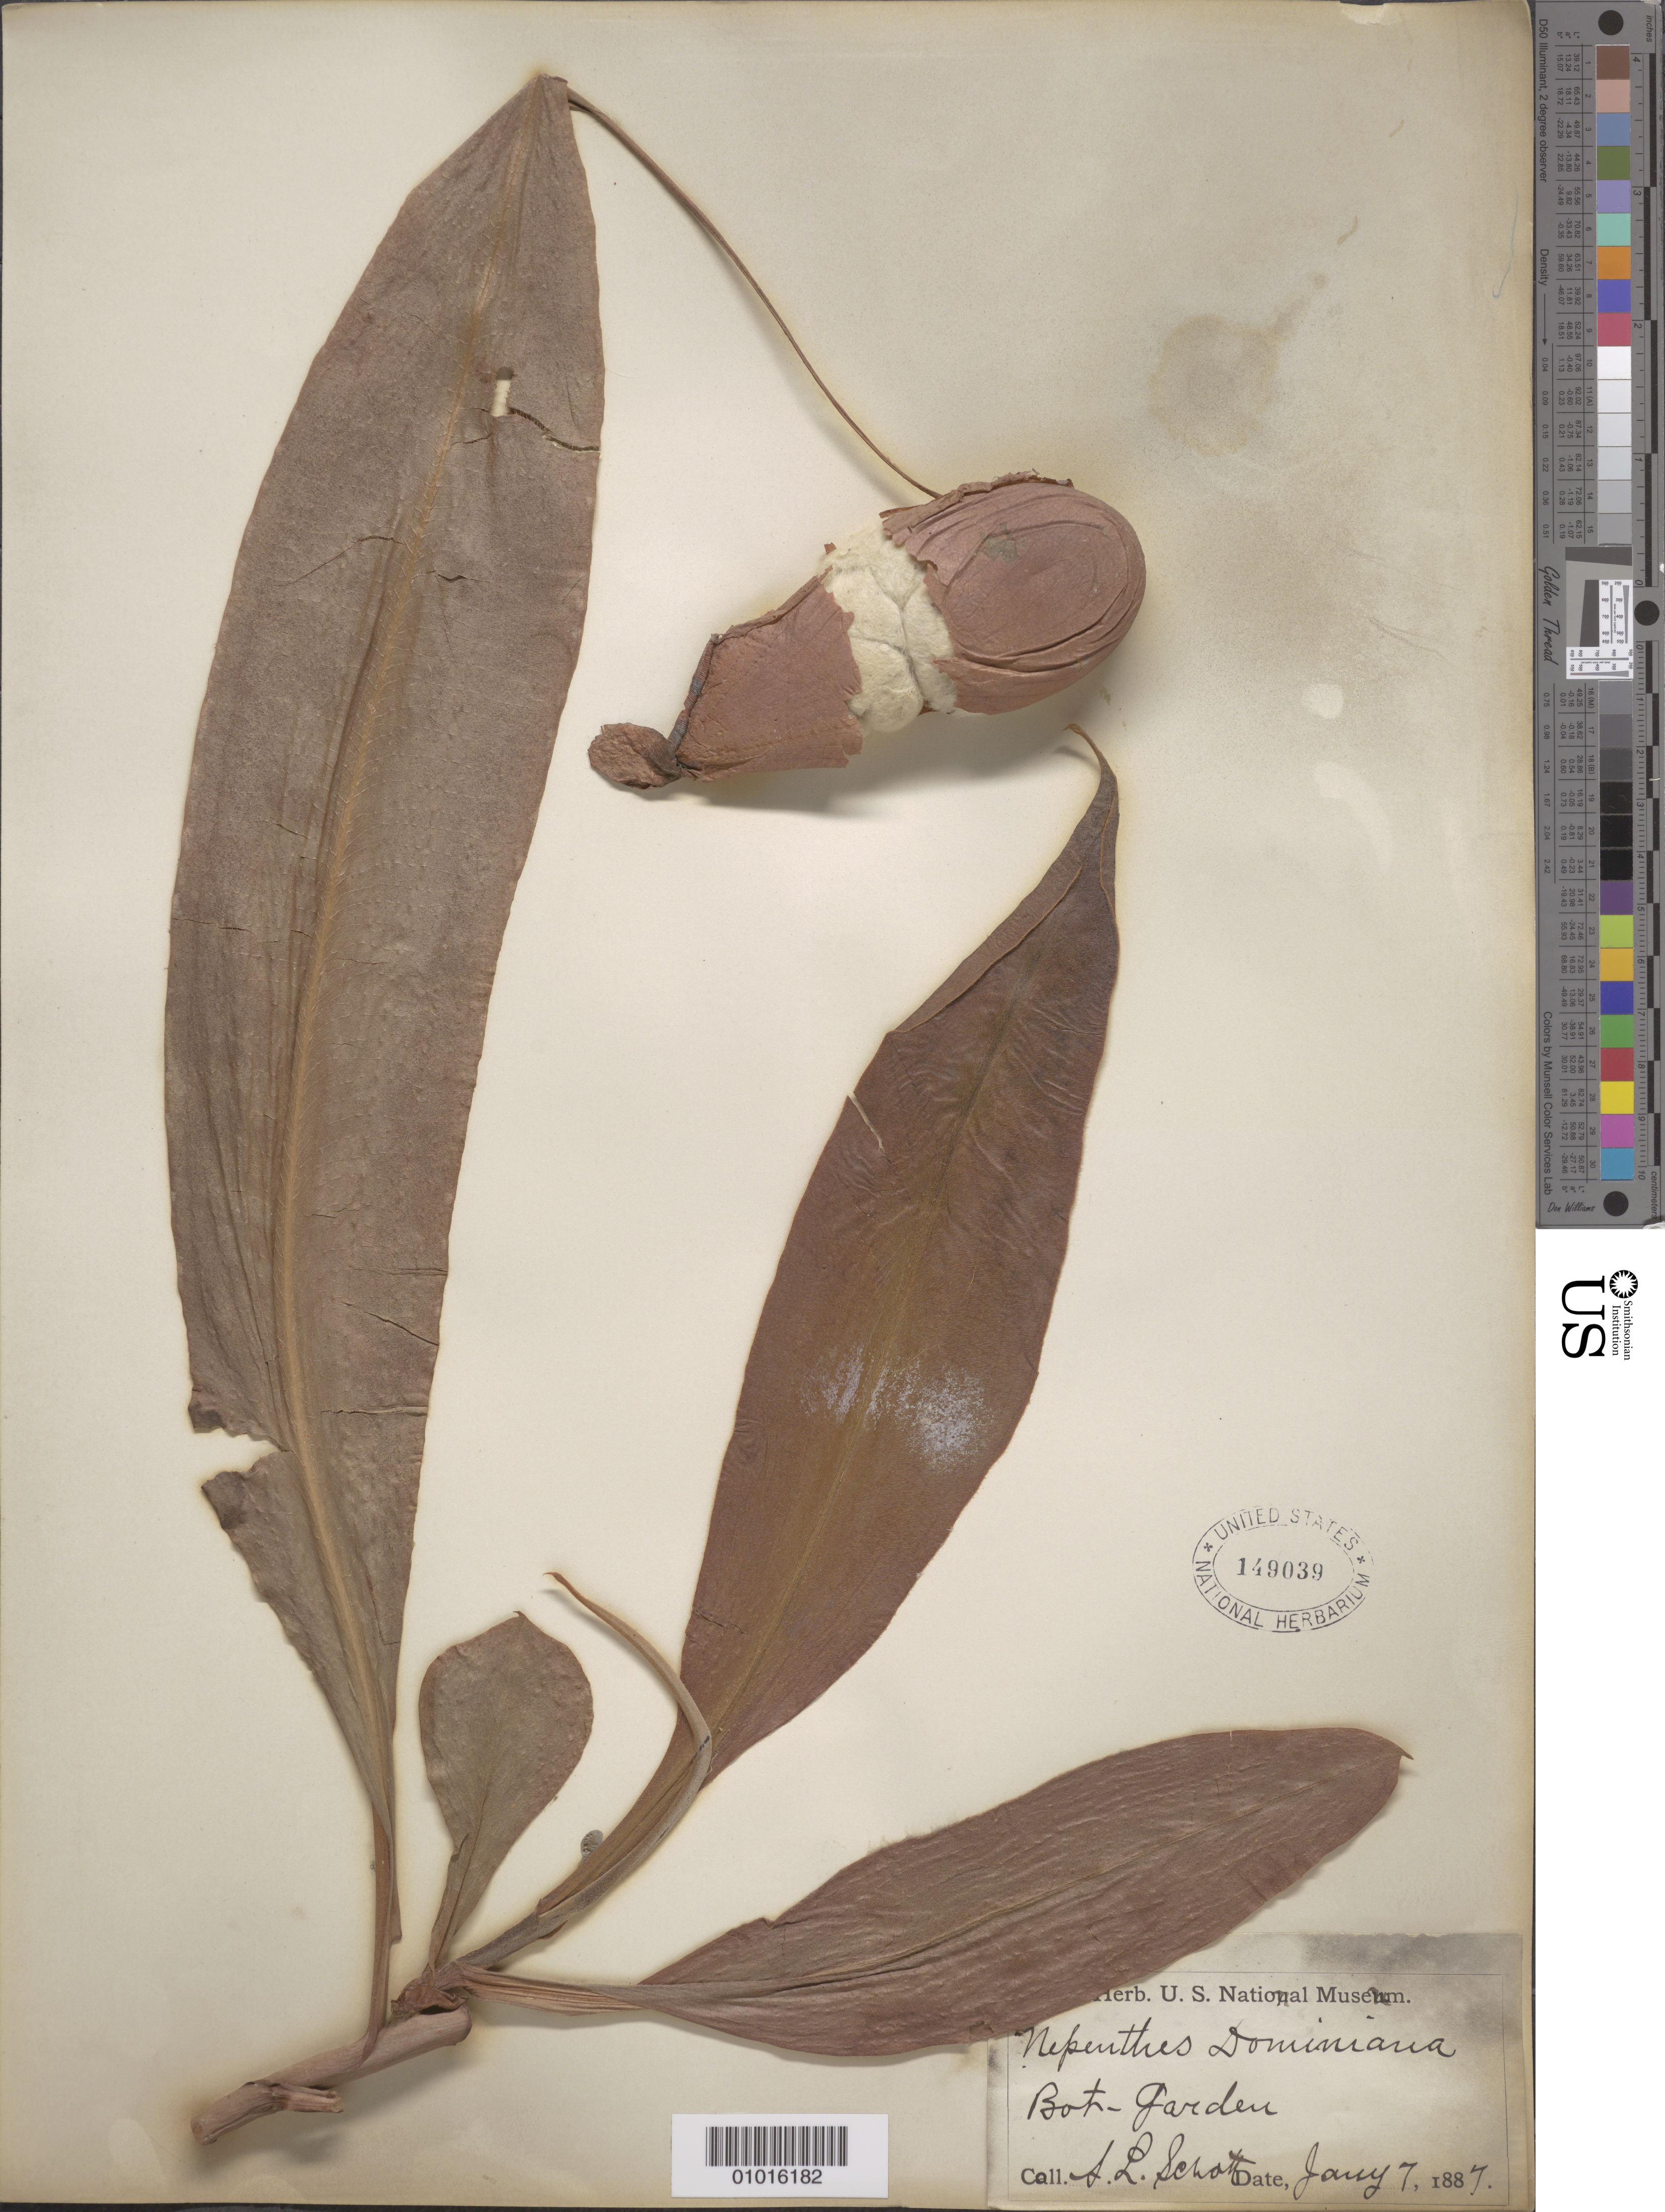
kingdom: Plantae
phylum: Tracheophyta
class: Magnoliopsida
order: Caryophyllales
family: Nepenthaceae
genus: Nepenthes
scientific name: Nepenthes x dominiana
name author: Veitch ex J. Dix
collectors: A. L. Schott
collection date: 1887-01-07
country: United States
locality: Bot--Garden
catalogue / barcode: US 149039